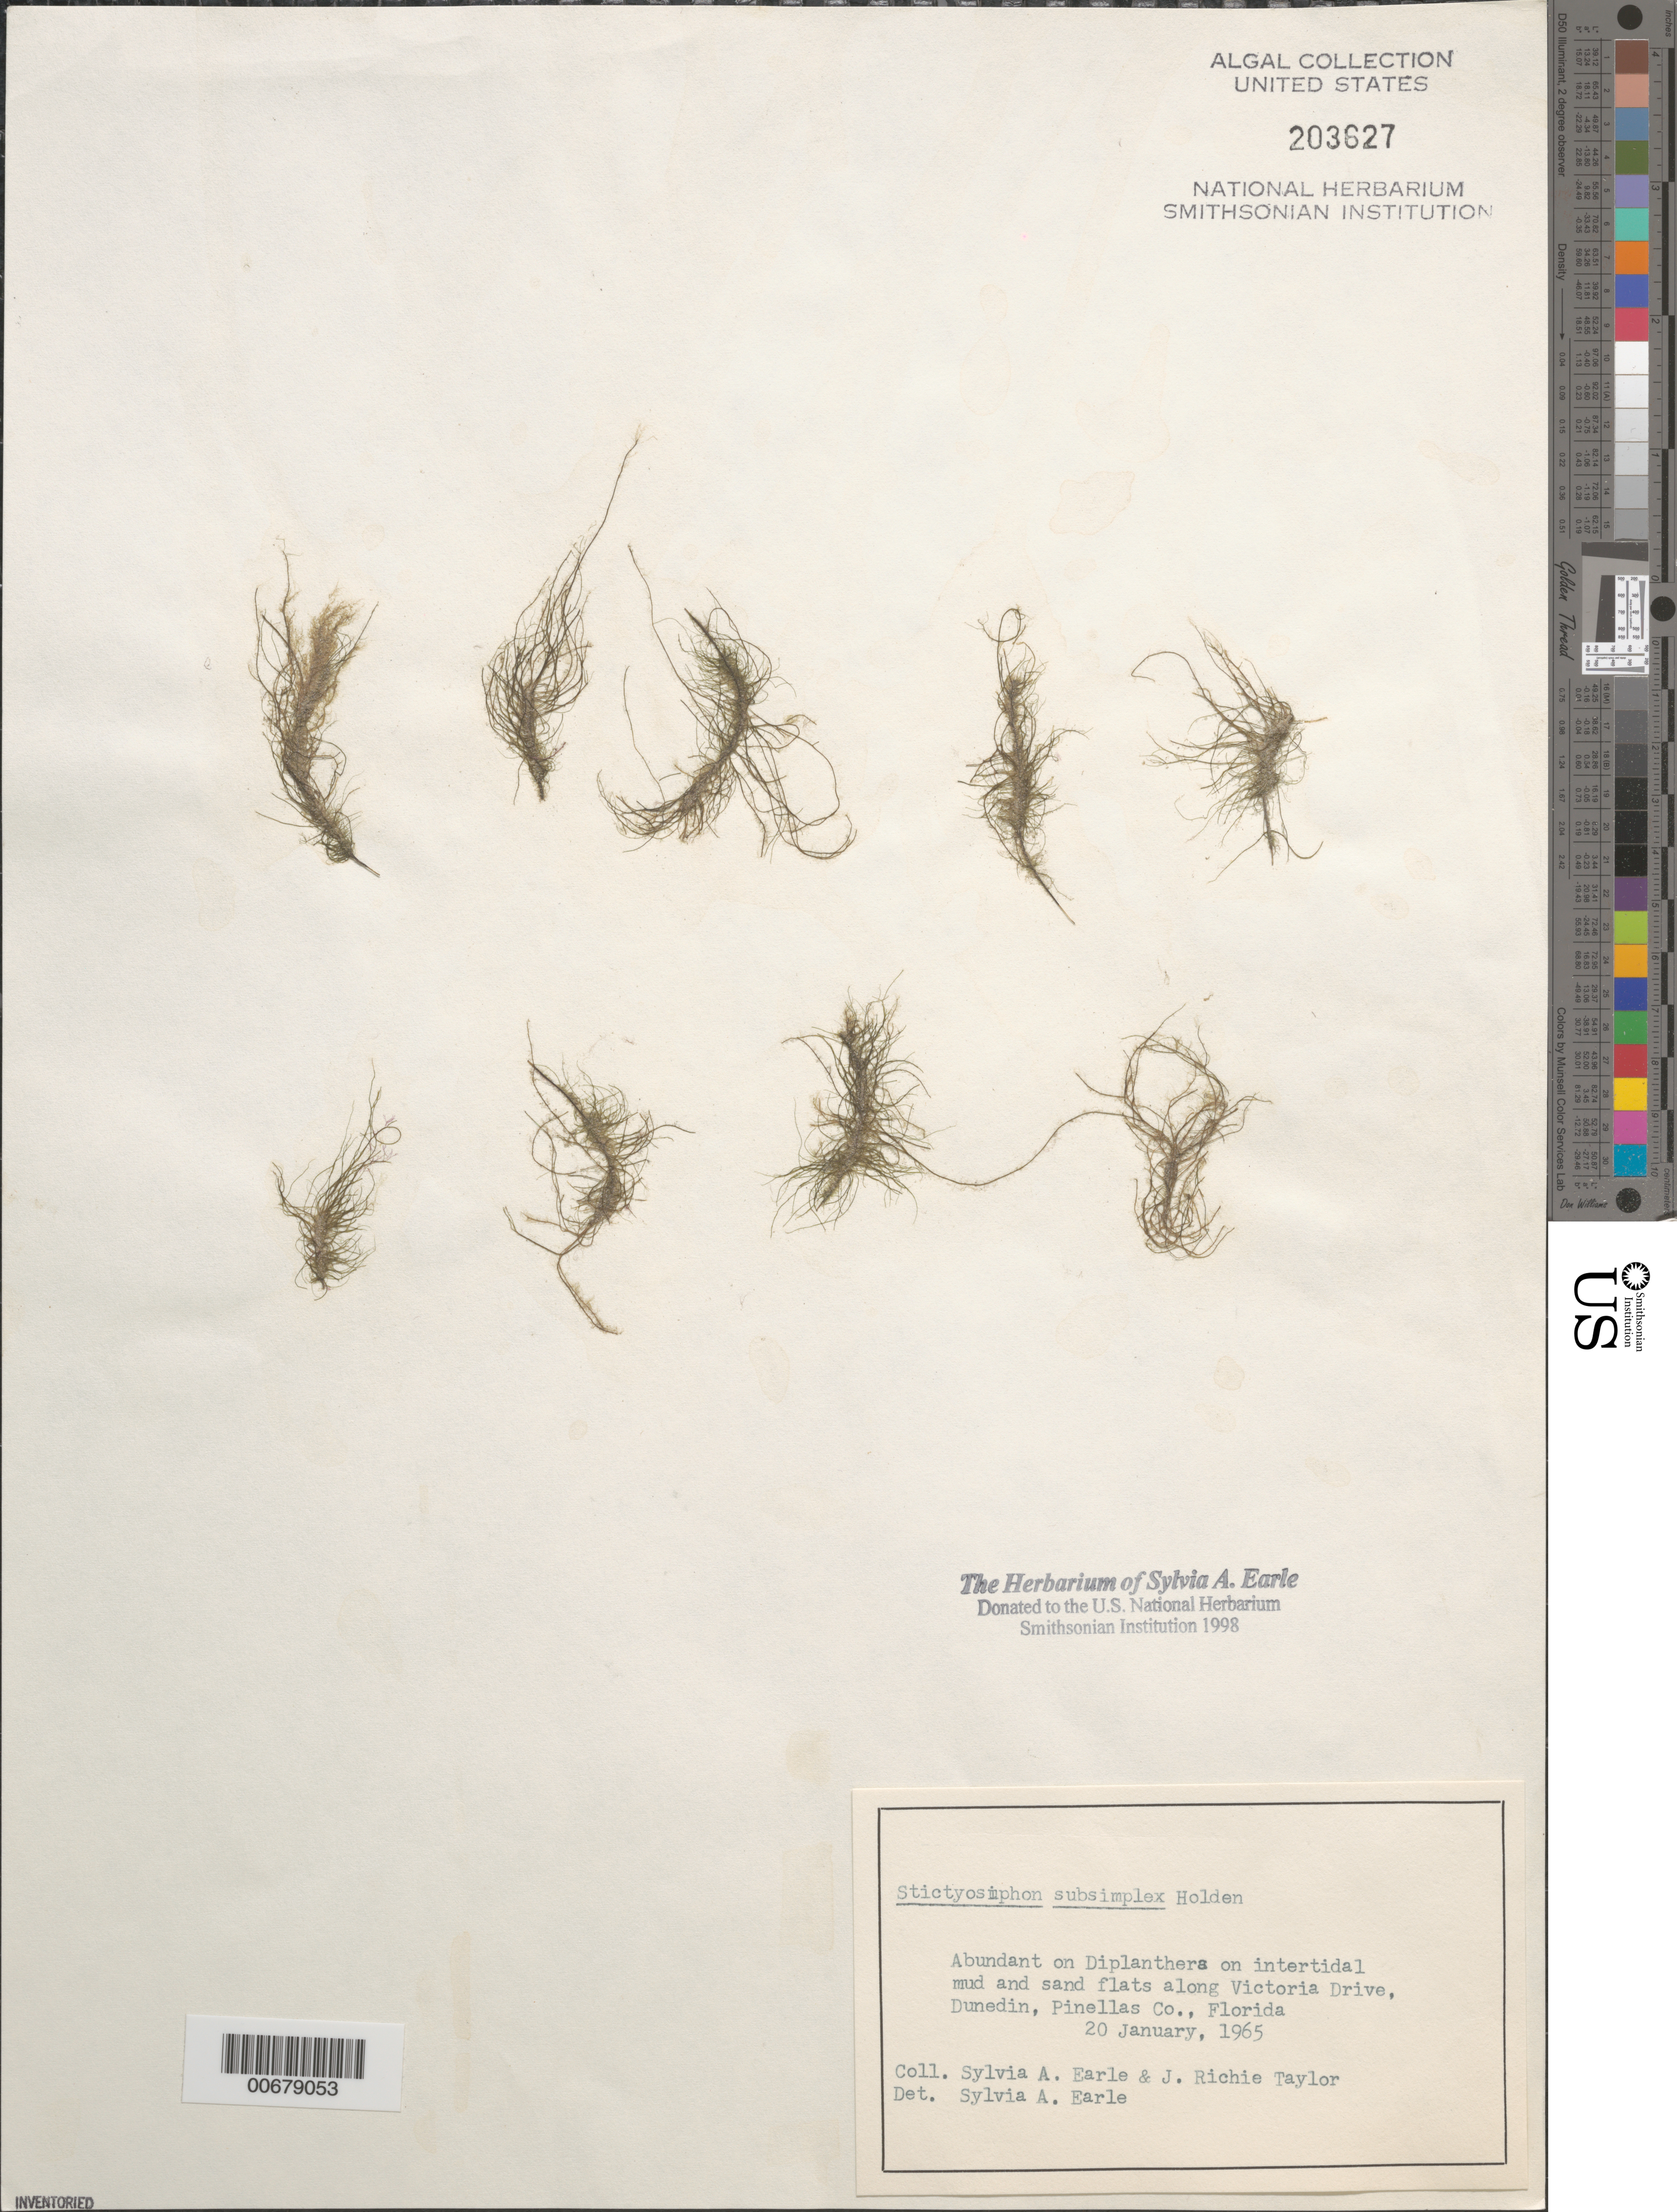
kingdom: Chromista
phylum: Ochrophyta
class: Phaeophyceae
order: Ectocarpales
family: Chordariaceae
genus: Stictyosiphon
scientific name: Stictyosiphon subsimplex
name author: I. Holden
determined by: Earle, S. A.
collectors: S. A. Earle & J. R. Taylor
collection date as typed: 20 Jan 1965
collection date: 1965-01-20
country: United States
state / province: Florida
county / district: Pinellas County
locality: St. Joshep Sound, Dunedin, Victoria Drive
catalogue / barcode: US 203627